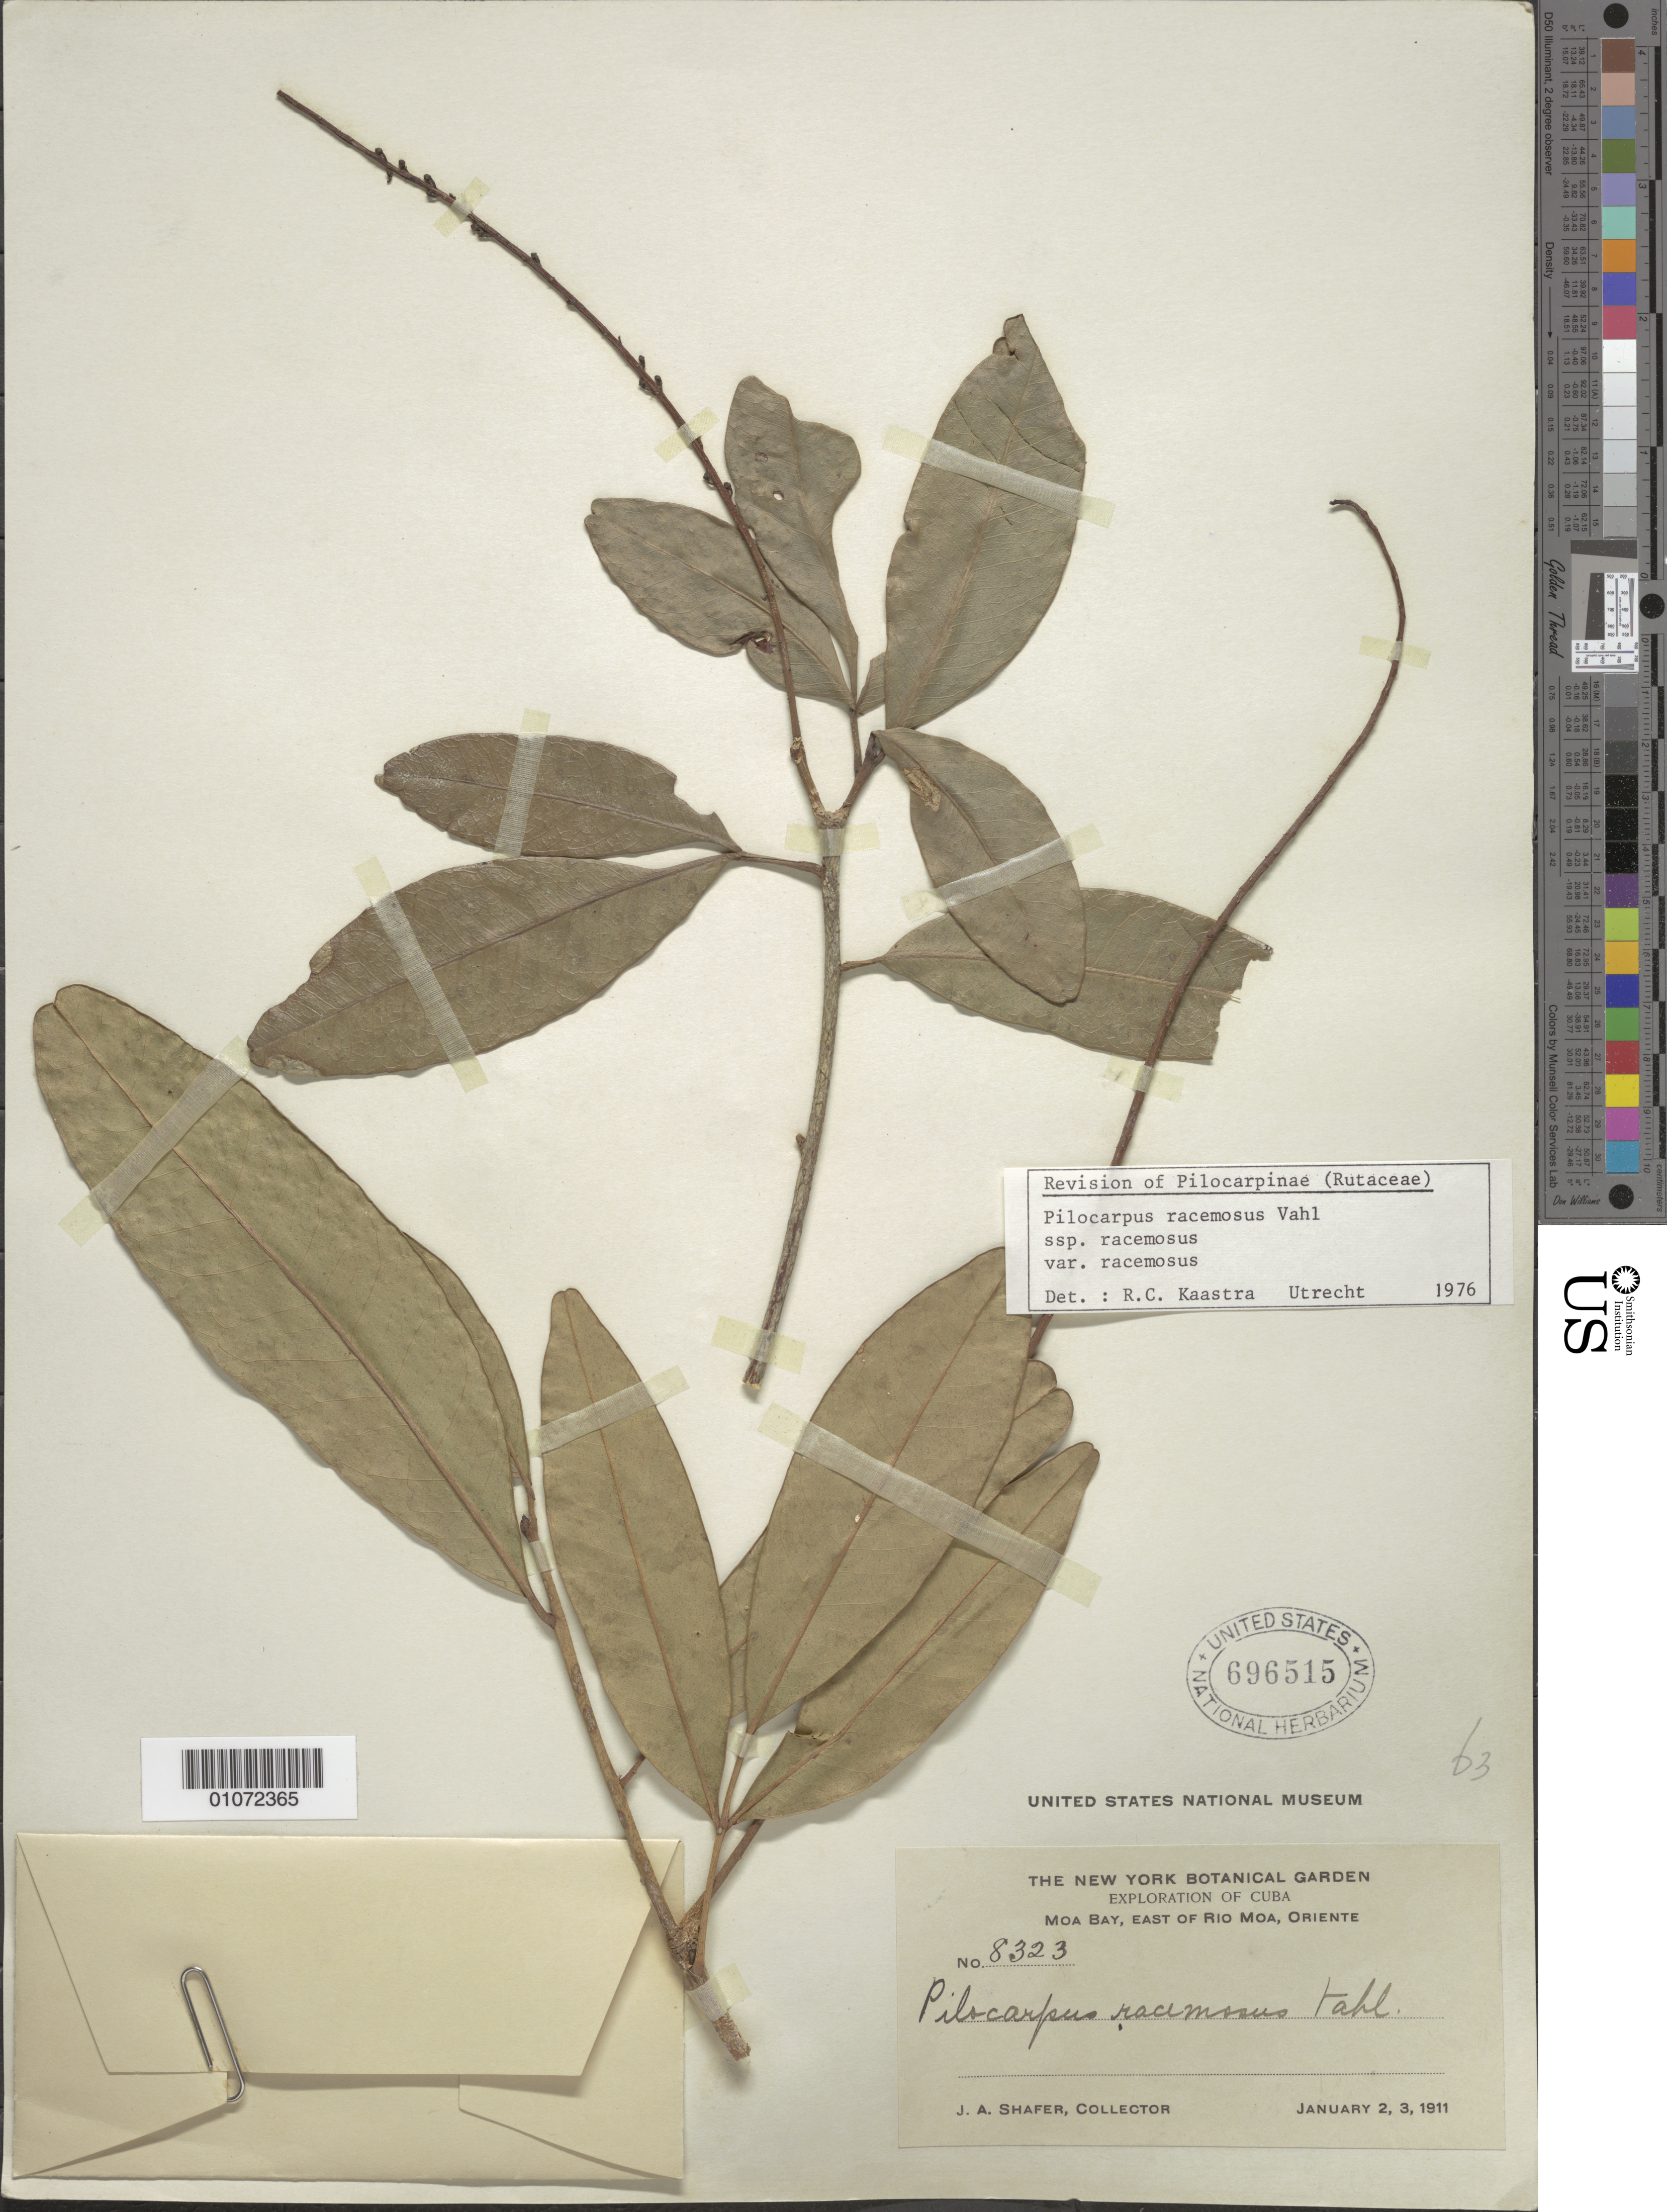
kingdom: Plantae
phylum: Tracheophyta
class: Magnoliopsida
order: Sapindales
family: Rutaceae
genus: Pilocarpus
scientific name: Pilocarpus racemosus subsp. racemosus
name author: Vahl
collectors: J. A. Shafer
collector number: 8323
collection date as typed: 02 Jan 1911 and 03 Jan 1911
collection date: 1911-01-02,1911-01-03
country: Cuba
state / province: Holguín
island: Cuba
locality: Moa Bay, E of Rio Moa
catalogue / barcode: US 696515